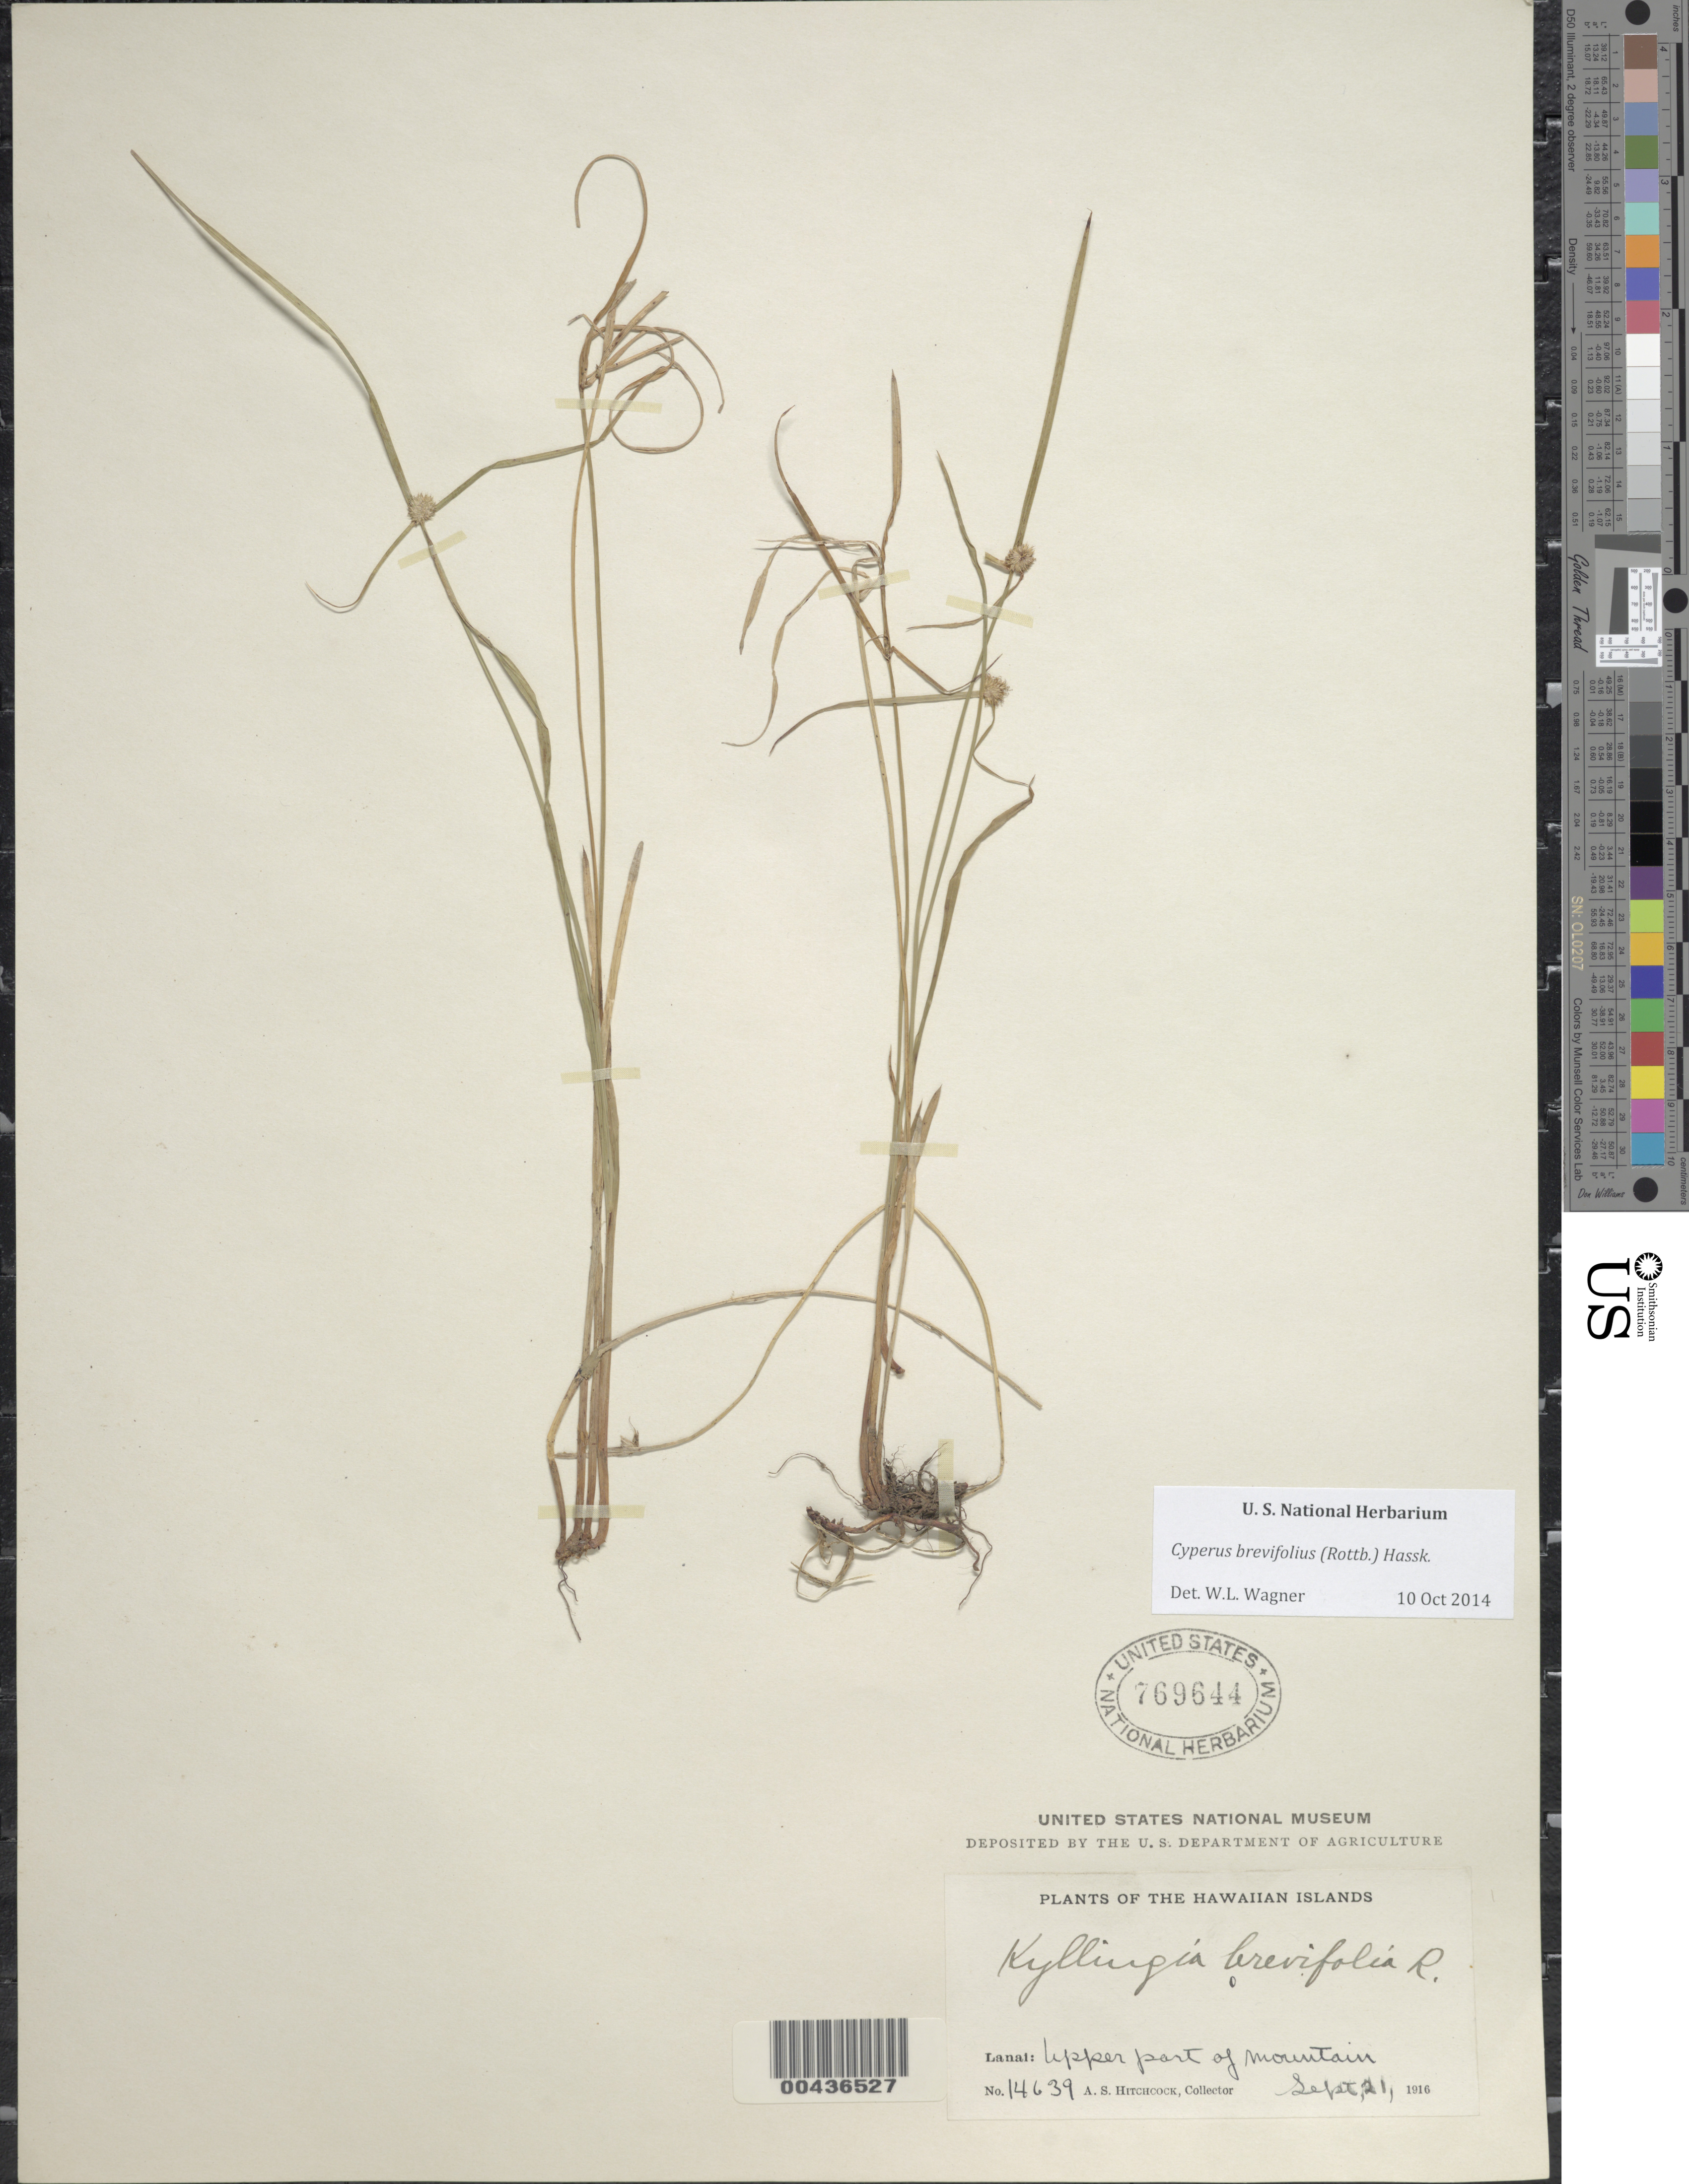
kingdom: Plantae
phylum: Tracheophyta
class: Liliopsida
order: Poales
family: Cyperaceae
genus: Cyperus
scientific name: Cyperus brevifolius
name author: (Rottb.) Hassk.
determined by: Wagner, W. L., (BOT), Smithsonian Institution - National Museum of Natural History (UNITED STATES)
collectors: A. S. Hitchcock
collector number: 14639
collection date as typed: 21 Sep 1916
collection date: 1916-09-21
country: United States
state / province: Hawaii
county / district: Maui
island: Lana'i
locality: upper part of mountain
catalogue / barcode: US 769644